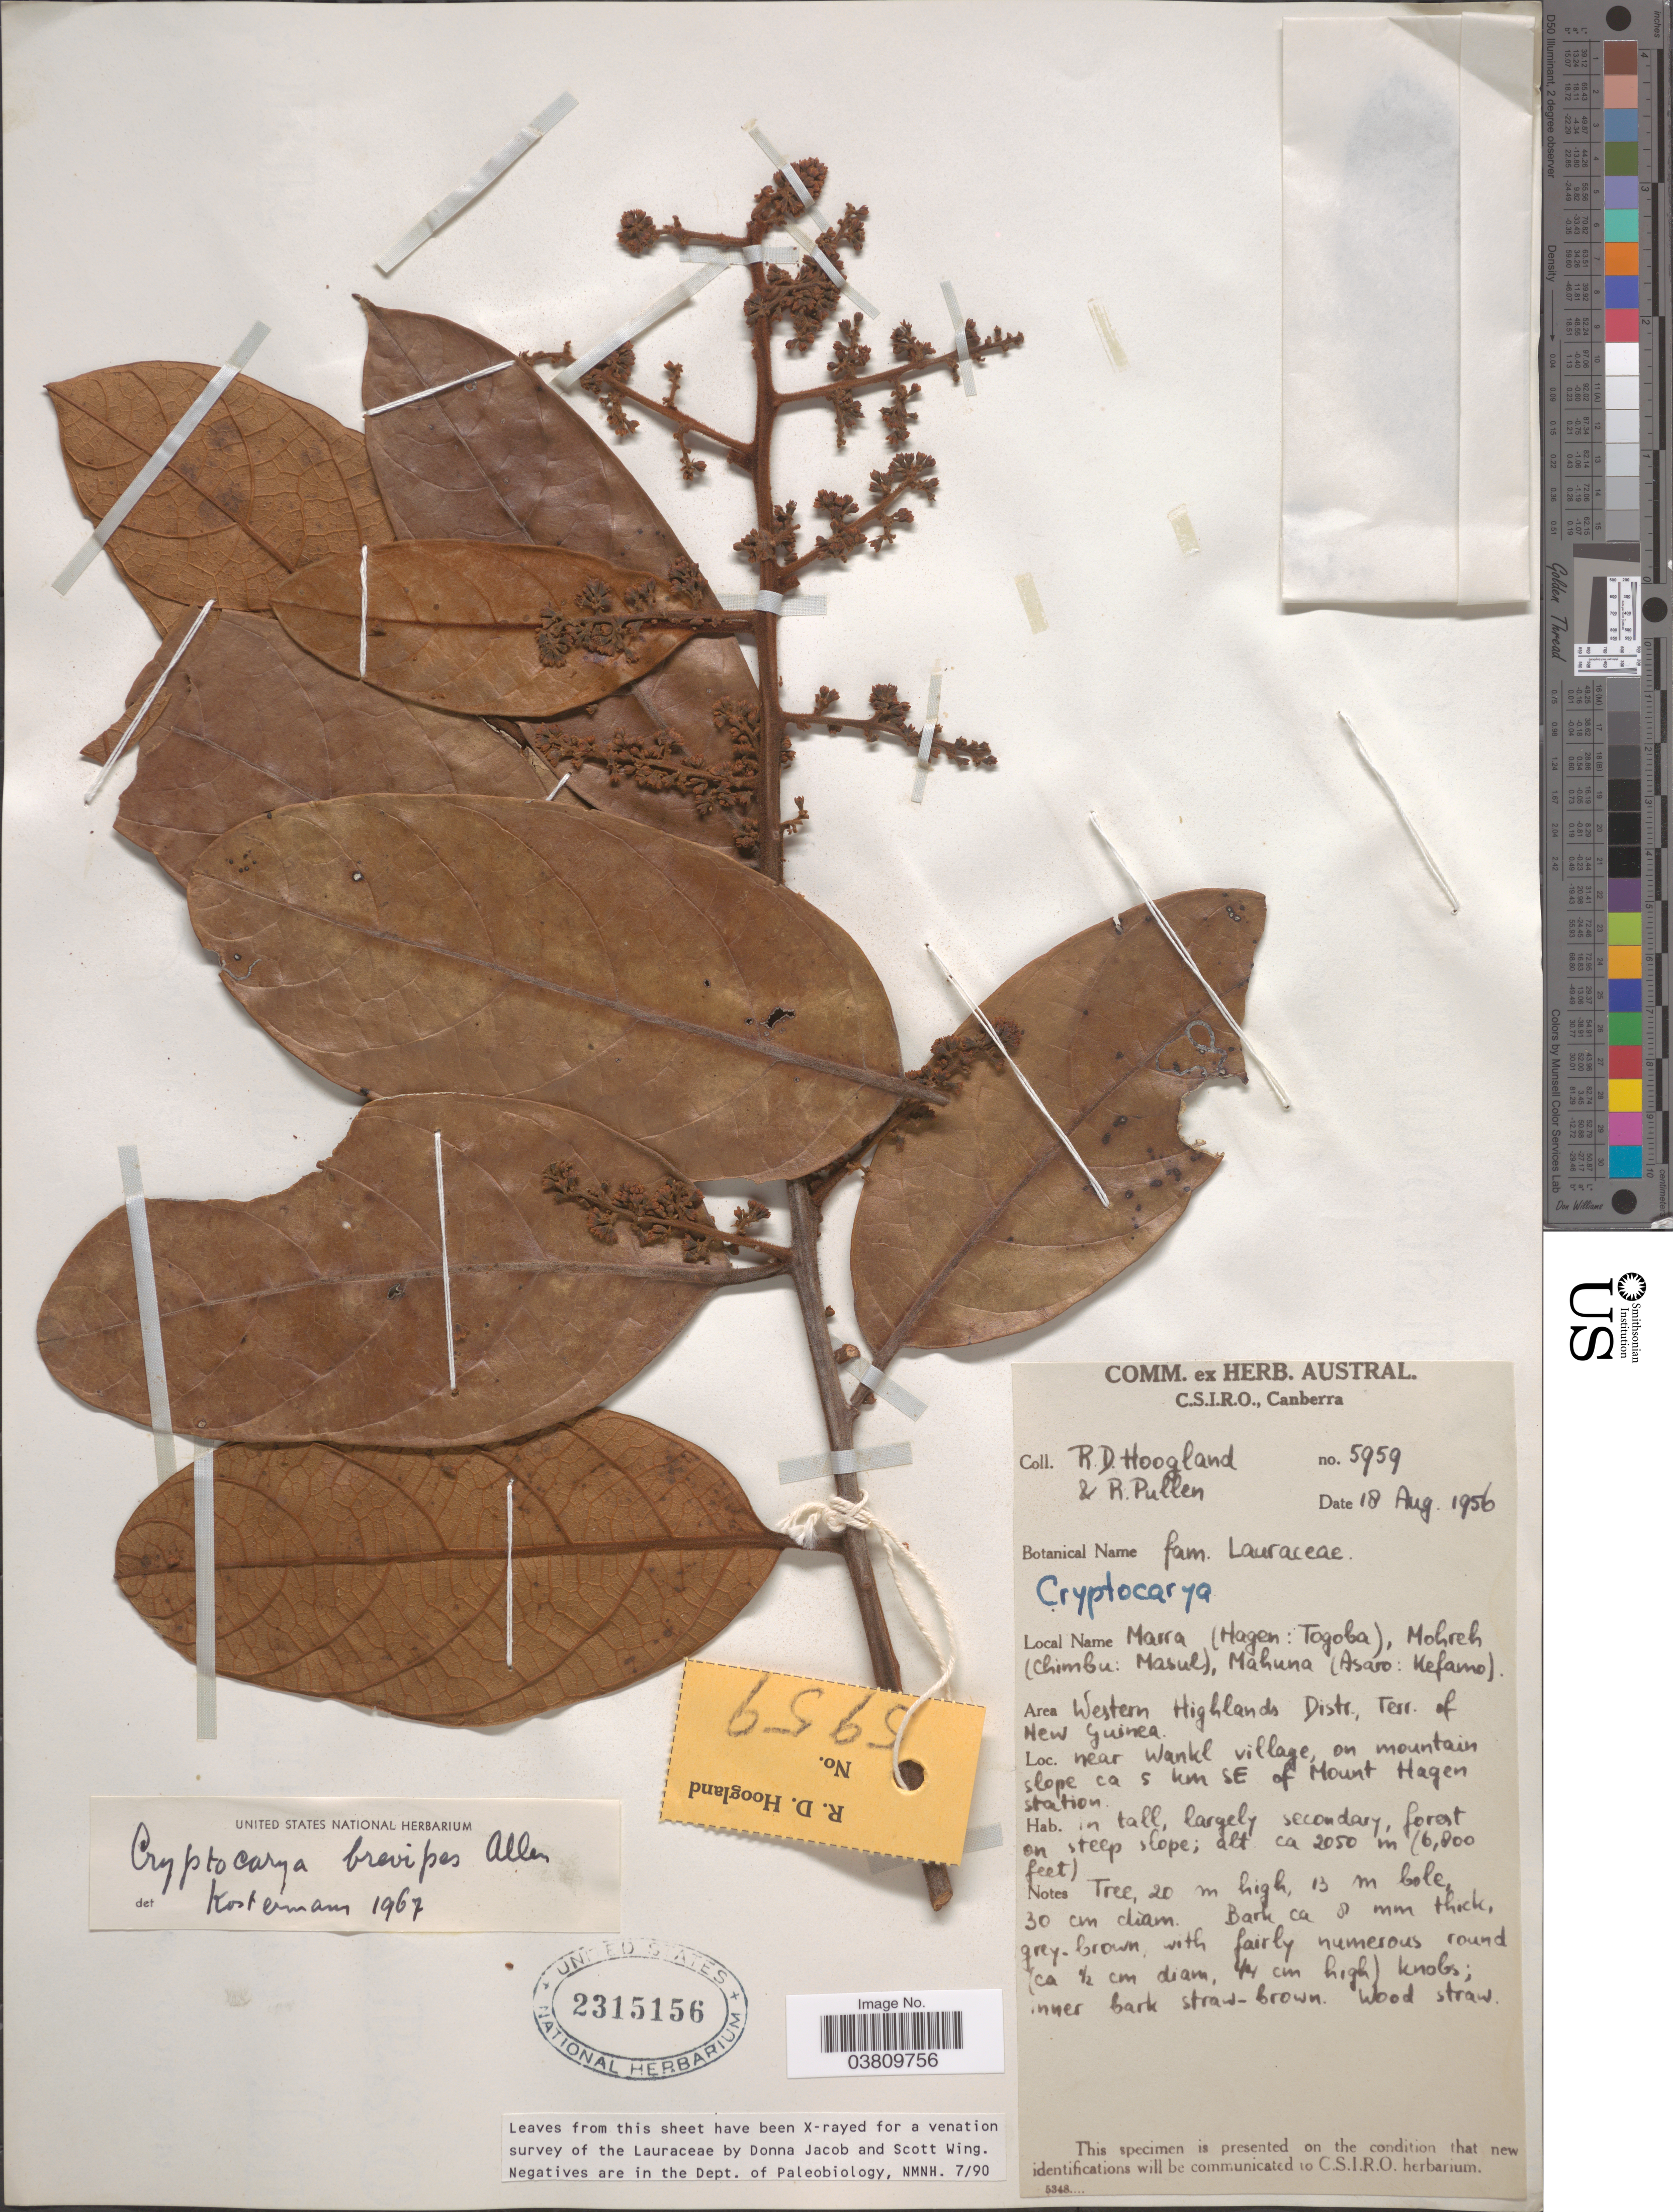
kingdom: Plantae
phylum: Tracheophyta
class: Magnoliopsida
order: Laurales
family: Lauraceae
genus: Cryptocarya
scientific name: Cryptocarya brevipes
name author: C.K. Allen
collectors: R. D. Hoogland & R. Pullen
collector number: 5959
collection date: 1956-08-18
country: Papua New Guinea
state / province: Western Highlands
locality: Area: Western Highlands Distr., Terr. of New Guinea. Near Wankl village, on mountain slope ca 5 km SE of Mount Hagen station.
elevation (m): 2050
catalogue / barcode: US 2315156